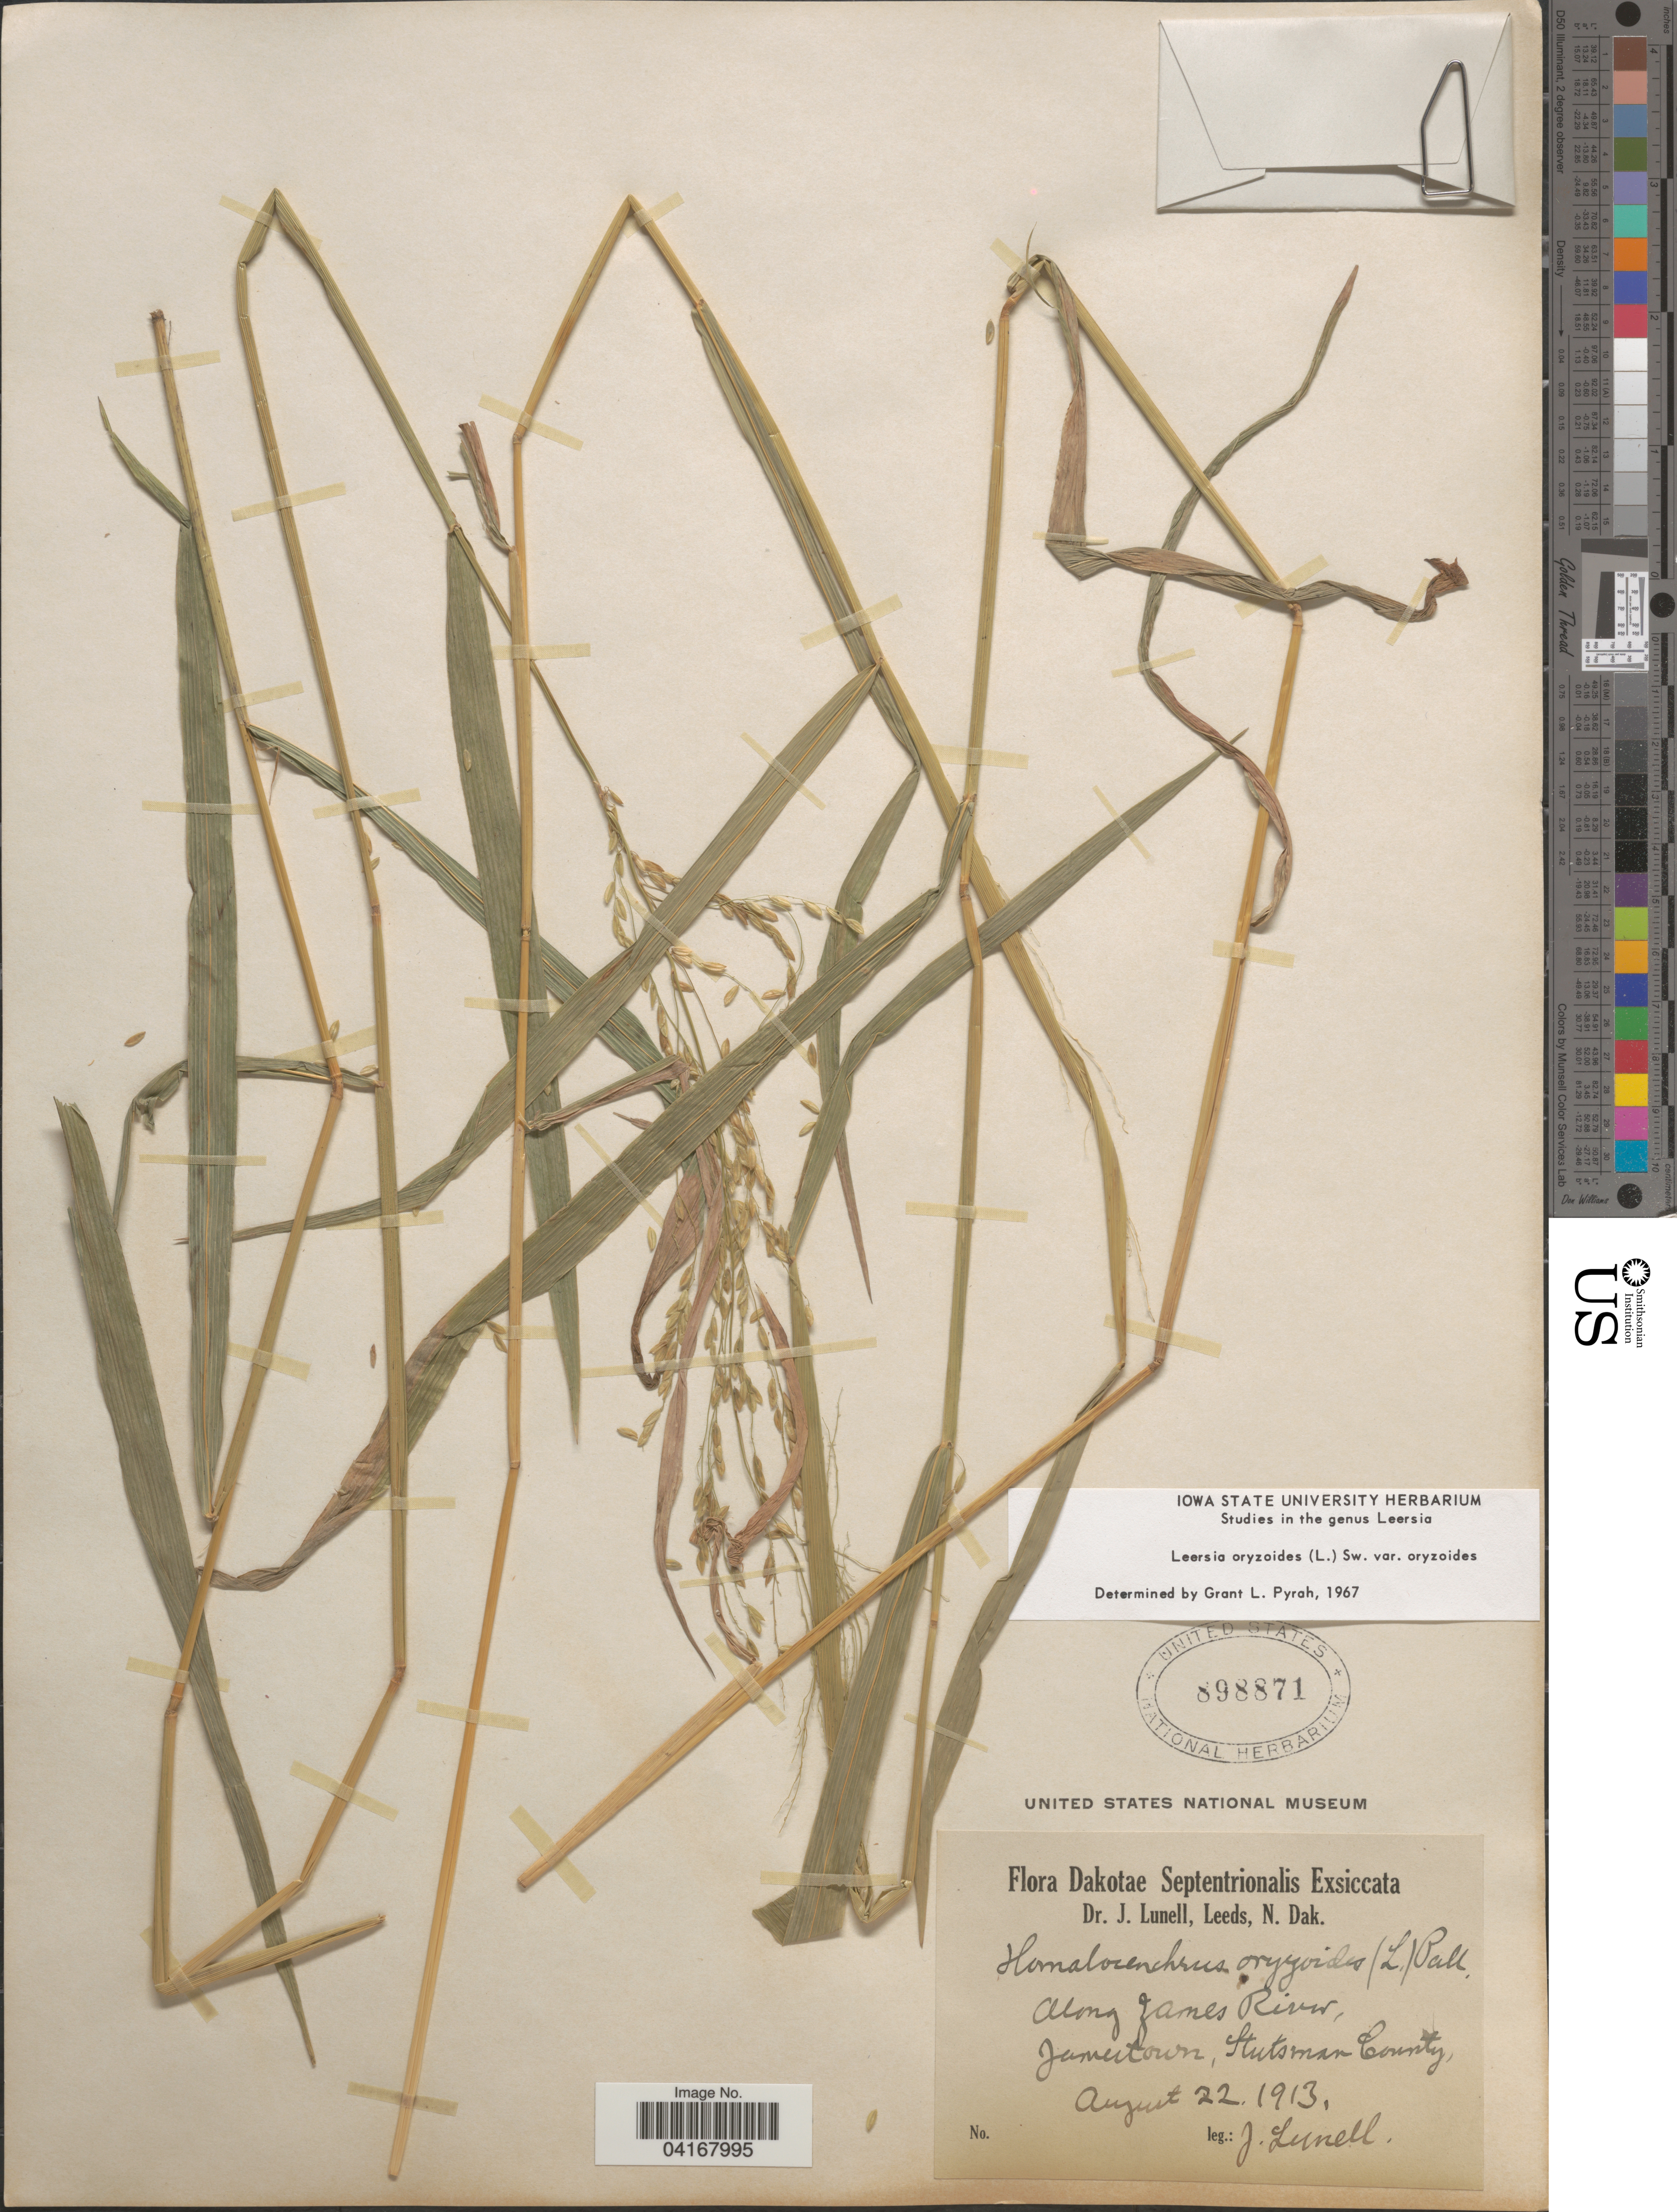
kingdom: Plantae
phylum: Tracheophyta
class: Liliopsida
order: Poales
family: Poaceae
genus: Leersia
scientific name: Leersia oryzoides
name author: (L.) Sw.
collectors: J. Lunell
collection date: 1913-08-22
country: United States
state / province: North Dakota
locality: Dakotae Septentrionalis. Along James River, Jamestown, Stutsman County.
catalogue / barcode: US 898871